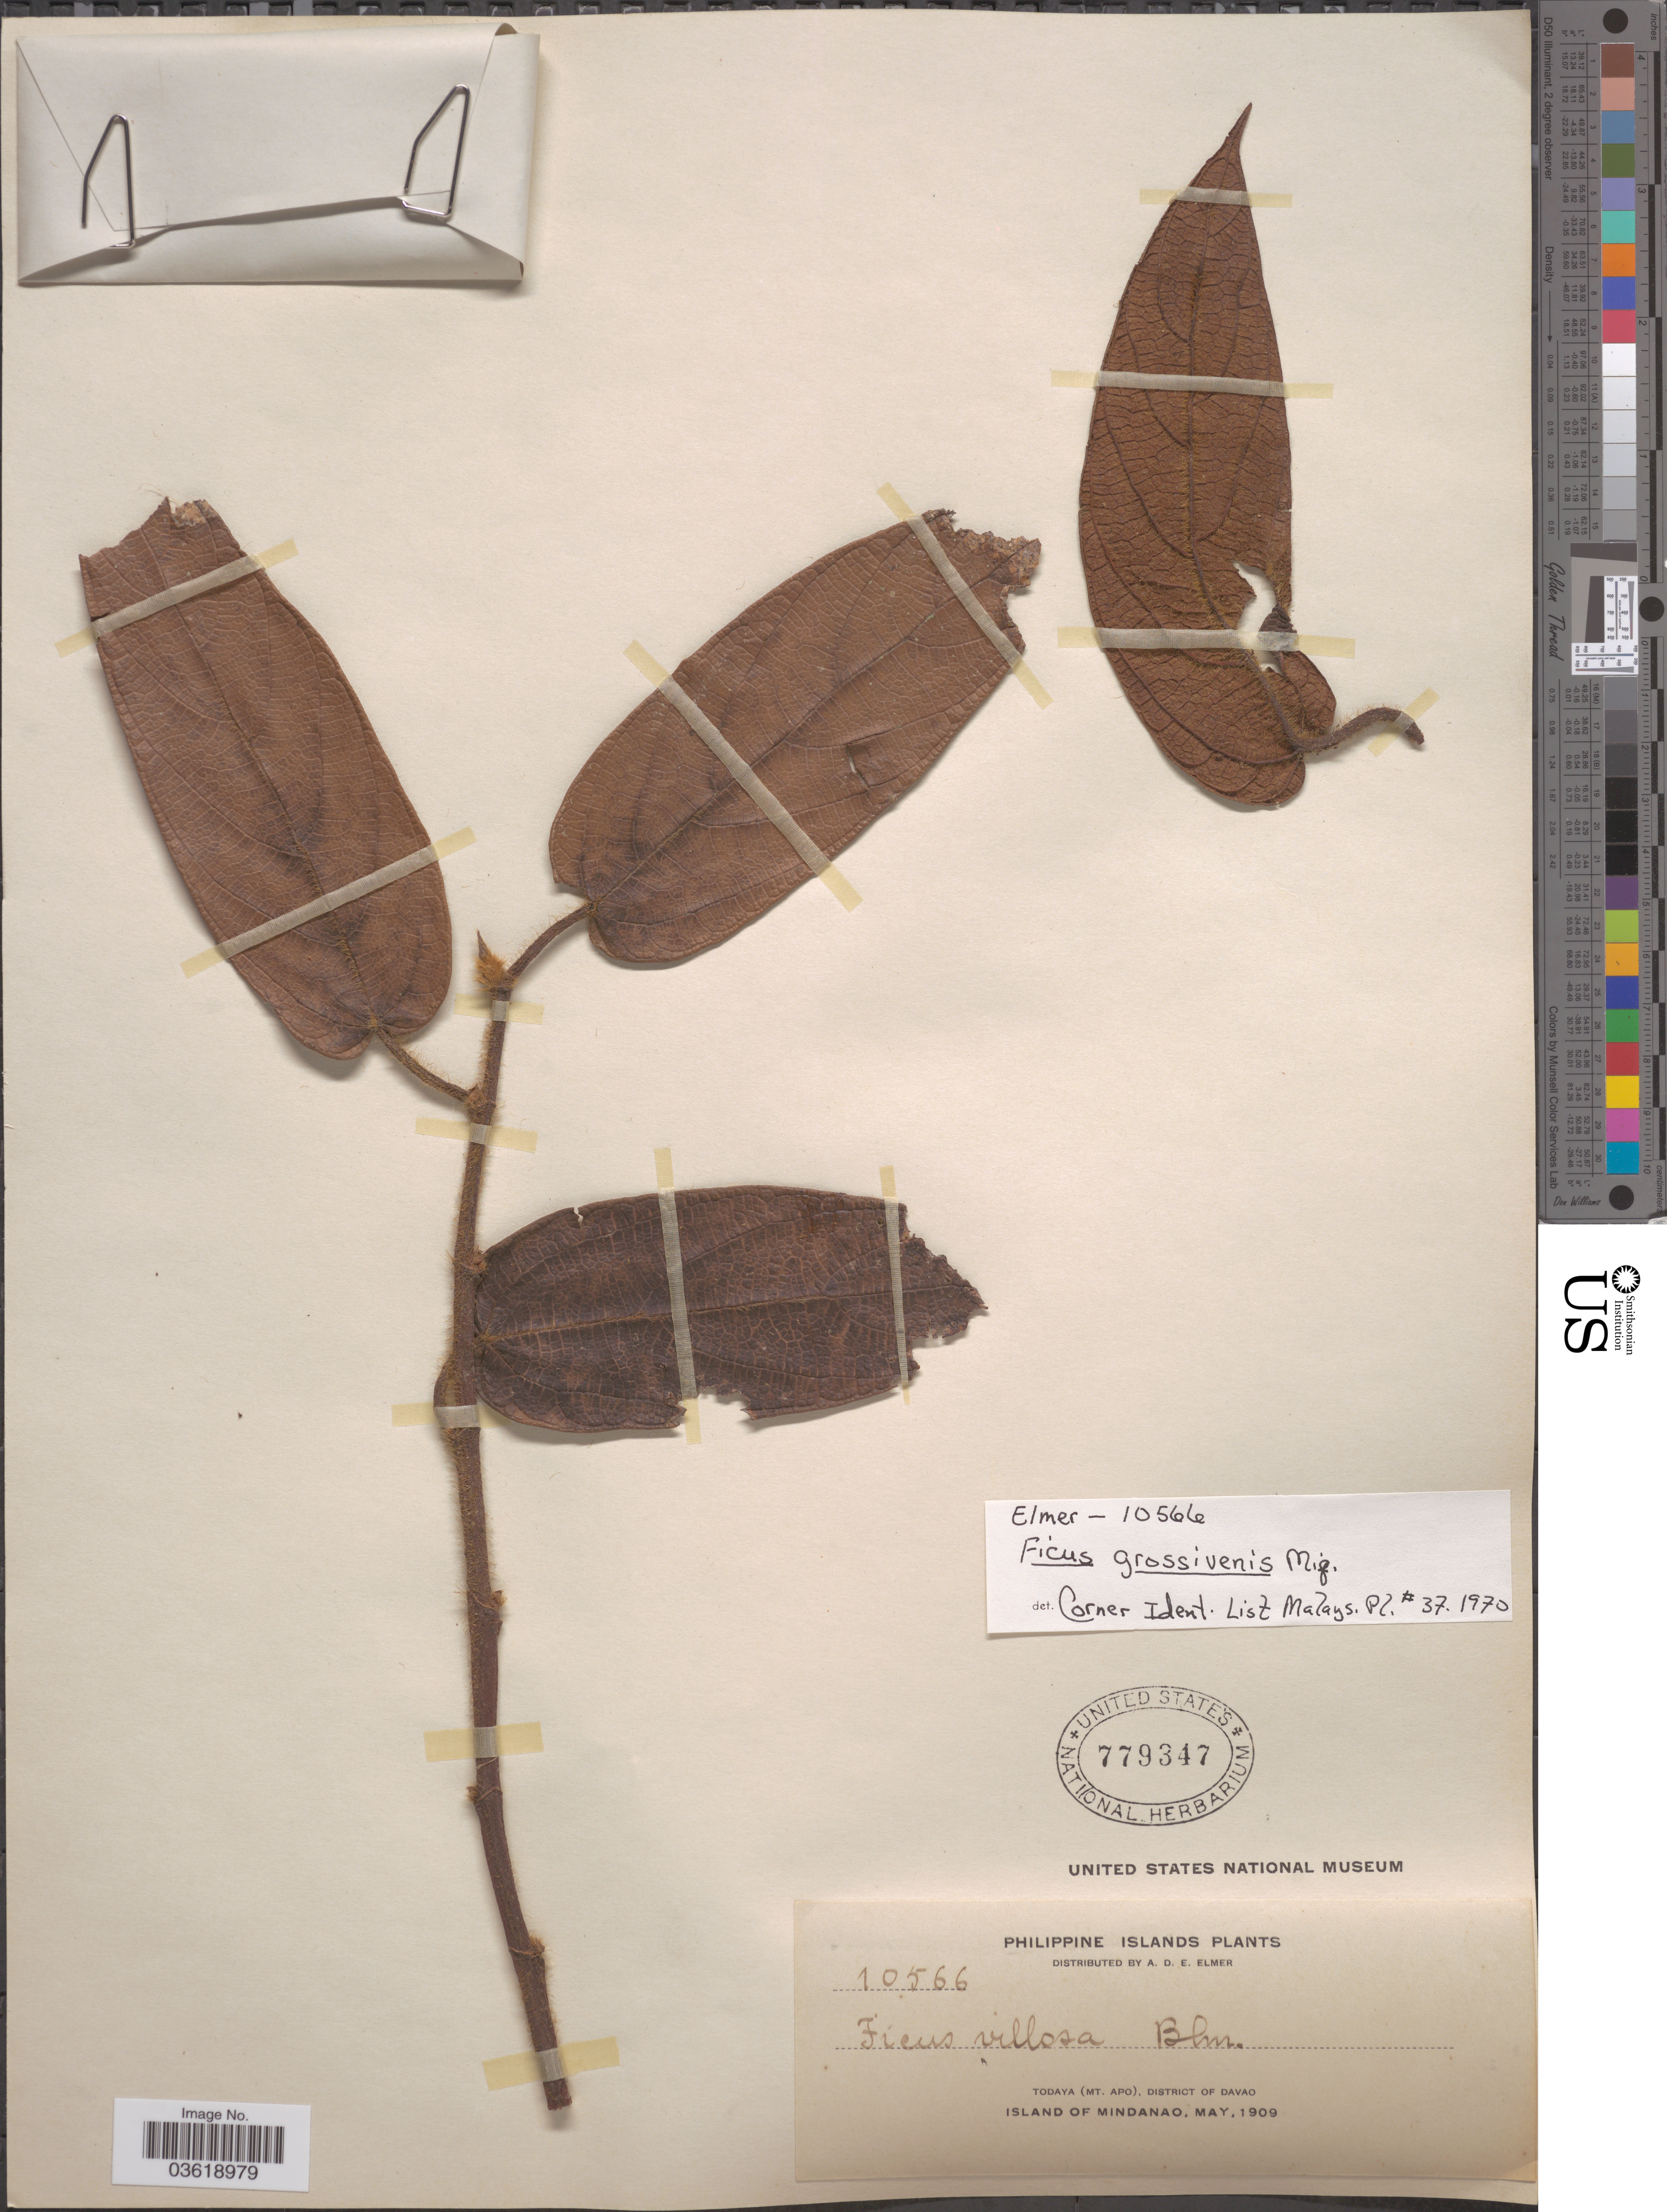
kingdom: Plantae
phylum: Tracheophyta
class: Magnoliopsida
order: Rosales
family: Moraceae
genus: Ficus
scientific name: Ficus grossivenis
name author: Miq.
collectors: A. D. E. Elmer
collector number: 10566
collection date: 1909-05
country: Philippines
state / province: Davao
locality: Todaya (Mt. Apo), District of Davao. Island of Mindanao.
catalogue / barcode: US 779347